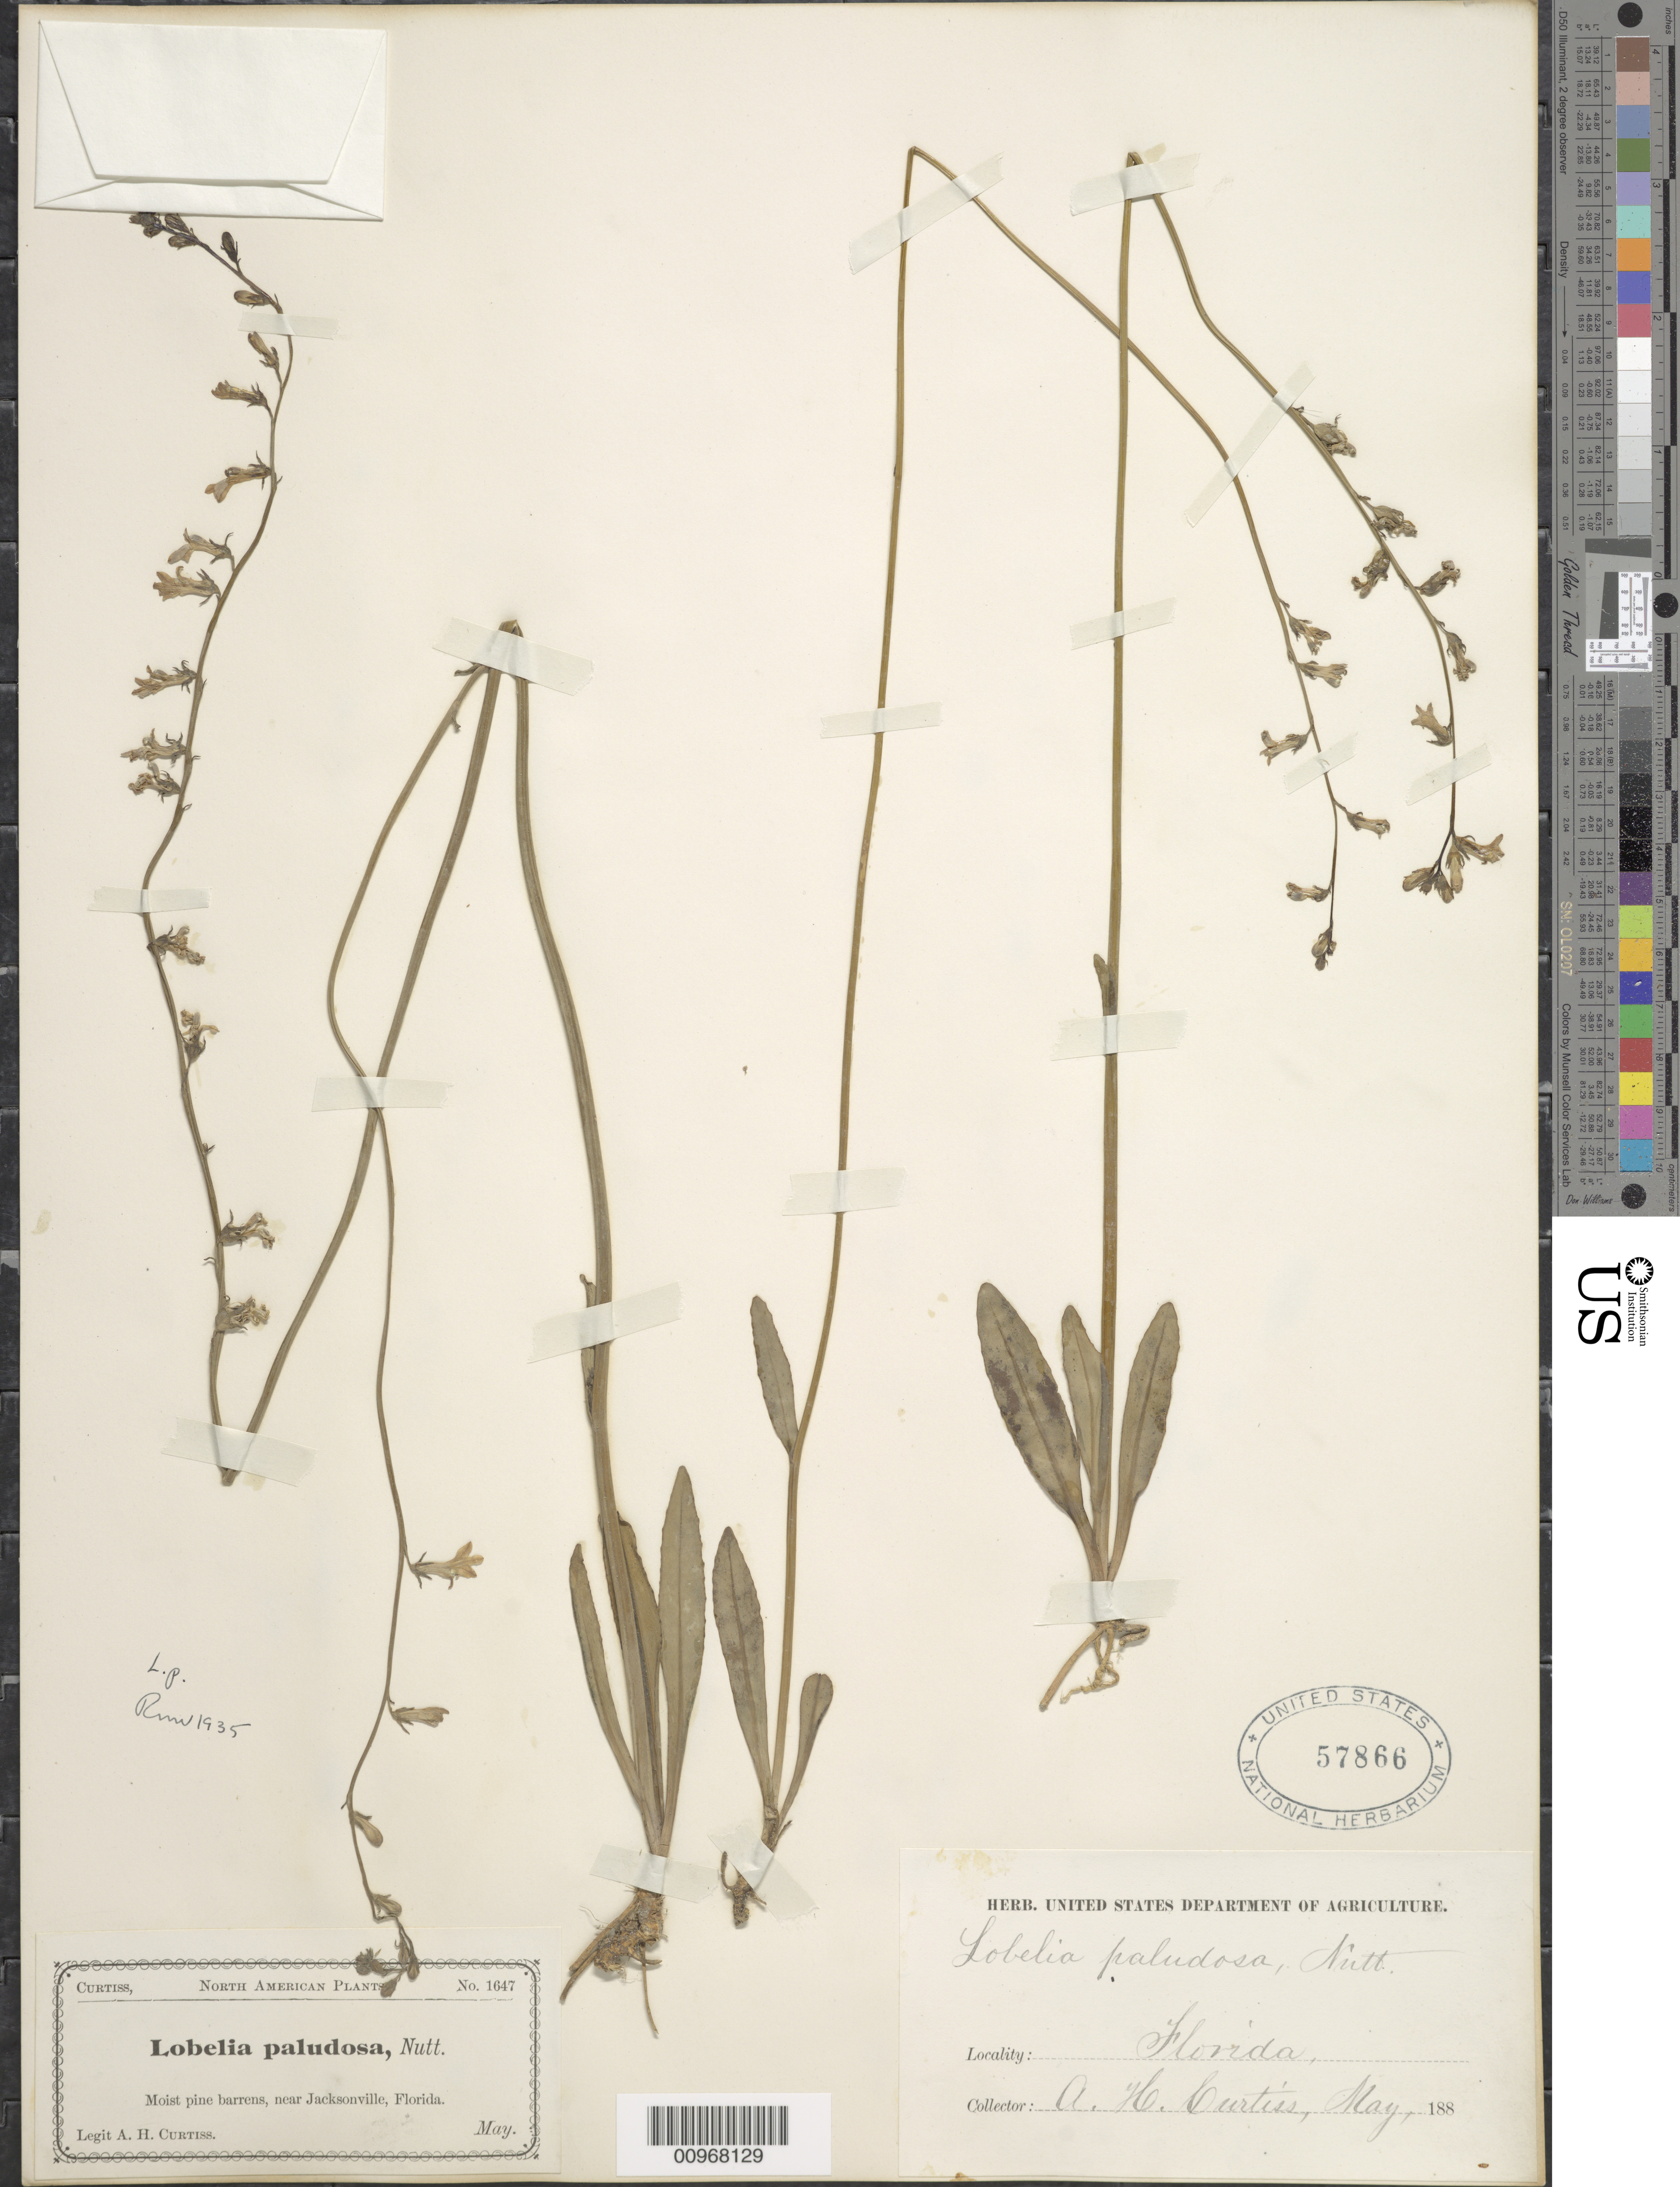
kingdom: Plantae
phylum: Tracheophyta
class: Magnoliopsida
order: Asterales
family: Campanulaceae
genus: Lobelia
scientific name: Lobelia paludosa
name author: Nutt.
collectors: ex herb. Curtiss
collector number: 1647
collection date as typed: May, 188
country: United States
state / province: Florida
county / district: Duval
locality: Jacksonville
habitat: moist pine barrens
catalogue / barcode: US 57866